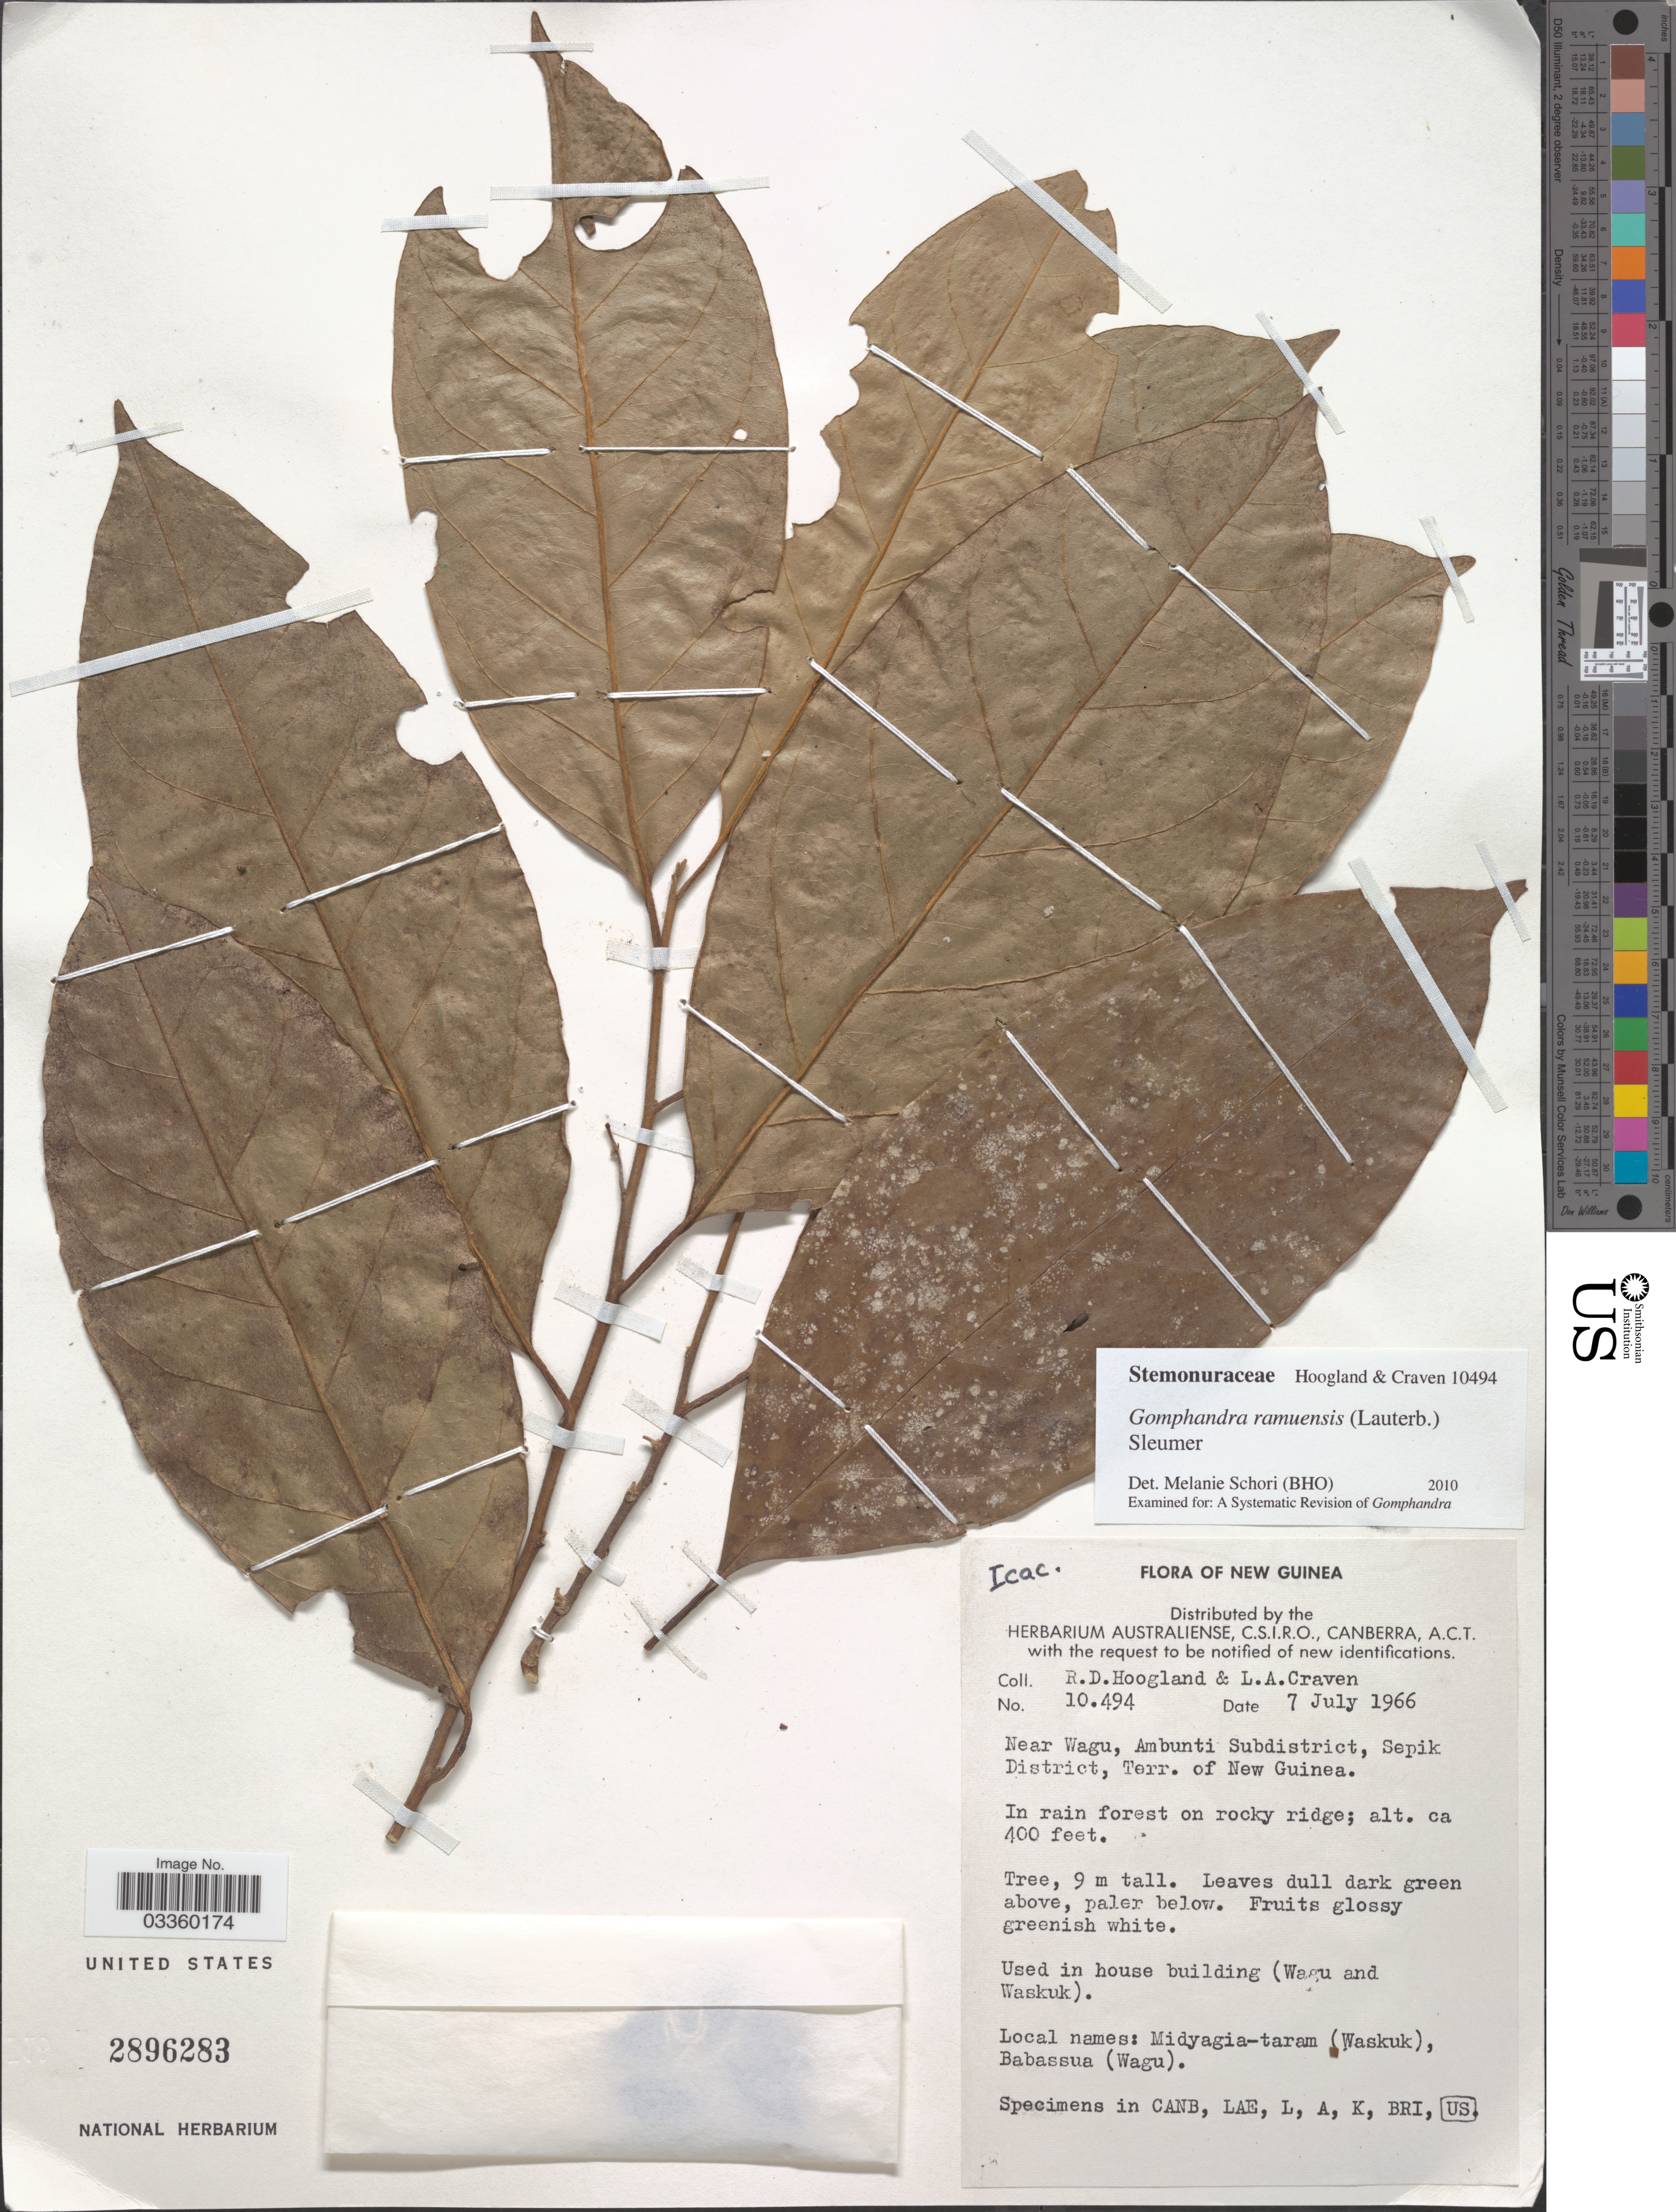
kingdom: Plantae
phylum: Tracheophyta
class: Magnoliopsida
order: Cardiopteridales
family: Stemonuraceae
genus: Gomphandra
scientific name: Gomphandra ramuensis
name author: Sleumer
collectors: R. D. Hoogland & L. A. Craven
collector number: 10494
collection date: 1966-07-07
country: Papua New Guinea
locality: New Guinea. Near Wagu, Ambunti Subdistrict, Sepik District, Terr. of New Guinea.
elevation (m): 122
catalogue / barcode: US 2896283